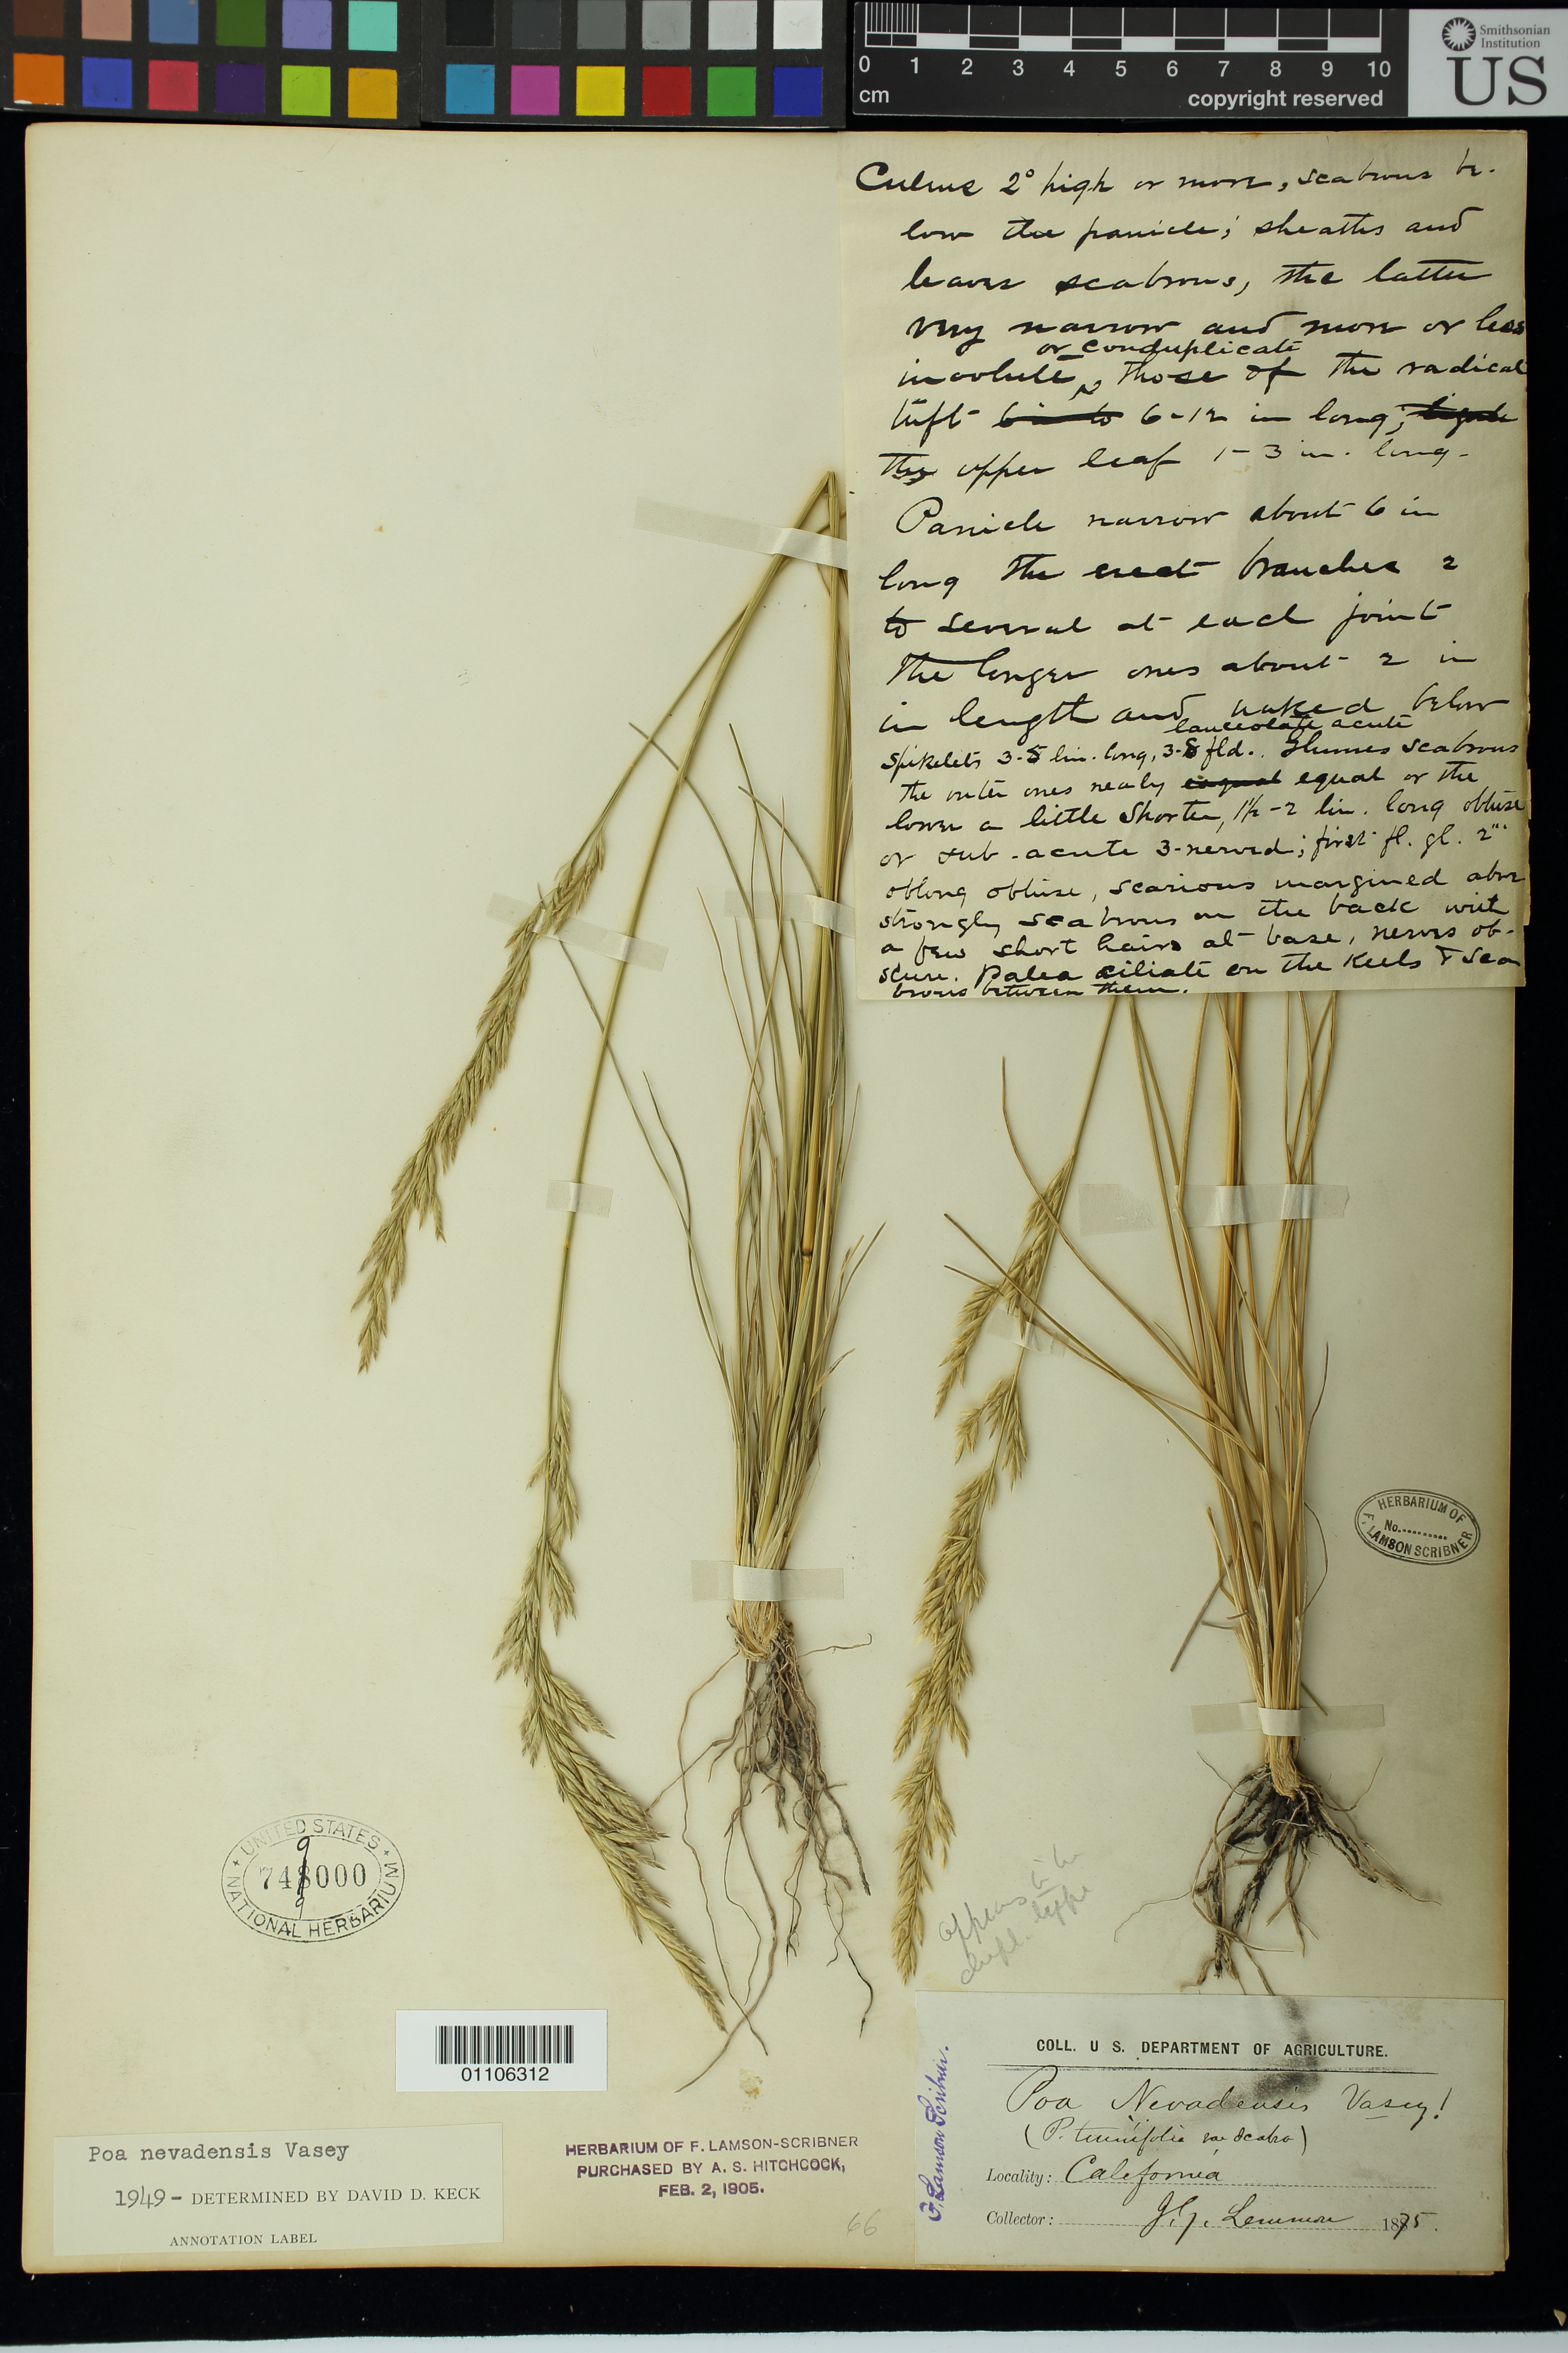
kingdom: Plantae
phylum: Tracheophyta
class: Liliopsida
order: Poales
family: Poaceae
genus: Poa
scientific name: Poa nevadensis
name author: Vasey ex Scribn.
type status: Possible Type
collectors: J. G. Lemmon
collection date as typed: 1875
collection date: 1875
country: United States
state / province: California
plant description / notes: Protologue, "Poa Nevadensis, Vasey, ined. (P. tenuifolia, var. scabra, Vasey, in herb.) Equals No. 474 of Palmer's collection of 1877." Type status of this specimen unclear, but certainly original material. This specimen stamped "Herbarium of F. Lamson-Scribner purchased by A.S. Hitchcock, Feb. 2, 1905" and has handwritten copy of description attached and is arguably a syntype. Described in an article about grasses collected in Washington Territory by Brandegee & Tweedy; no such specimens found at US but additional US specimens collected by Vasey in Washington Territory in 1883 may be additional original material (name published June 1883).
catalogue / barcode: US 749000